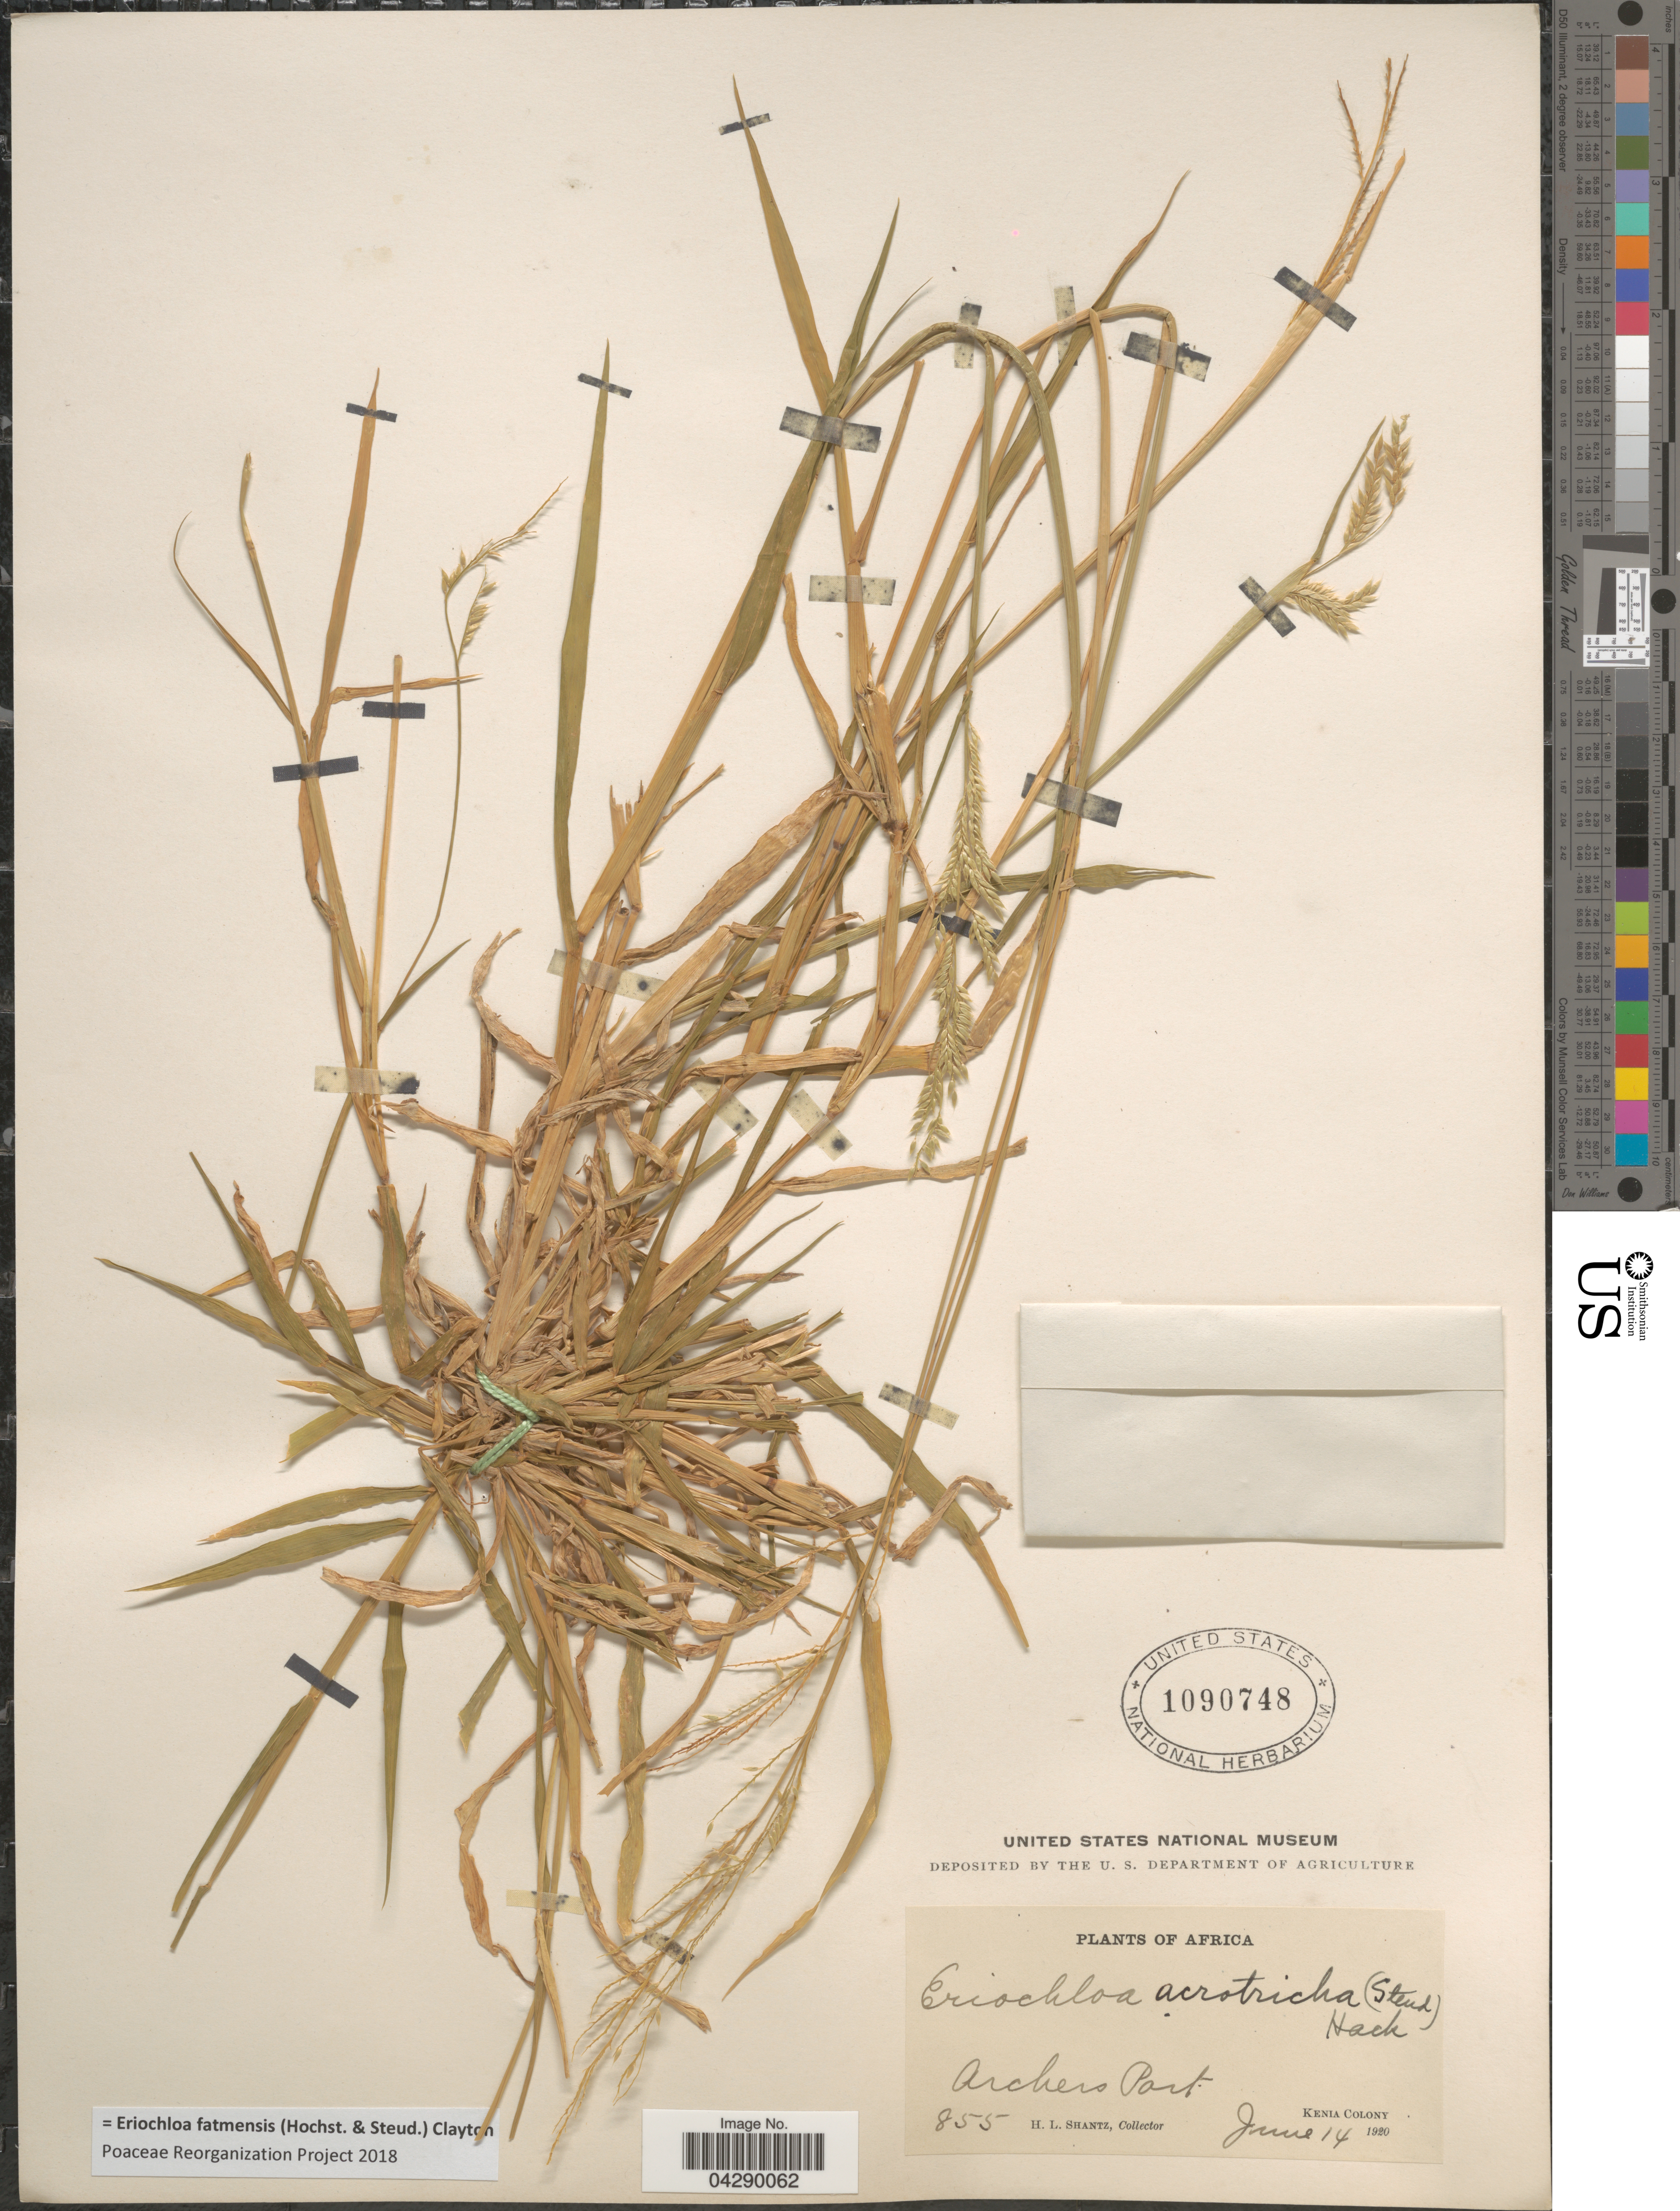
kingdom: Plantae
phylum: Tracheophyta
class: Liliopsida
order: Poales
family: Poaceae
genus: Eriochloa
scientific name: Eriochloa fatmensis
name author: (Hochst. & Steud.) Clayton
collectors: H. Shantz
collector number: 855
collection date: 1920-06-14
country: Kenya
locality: Archers Port. Kenia County.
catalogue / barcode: US 1090748